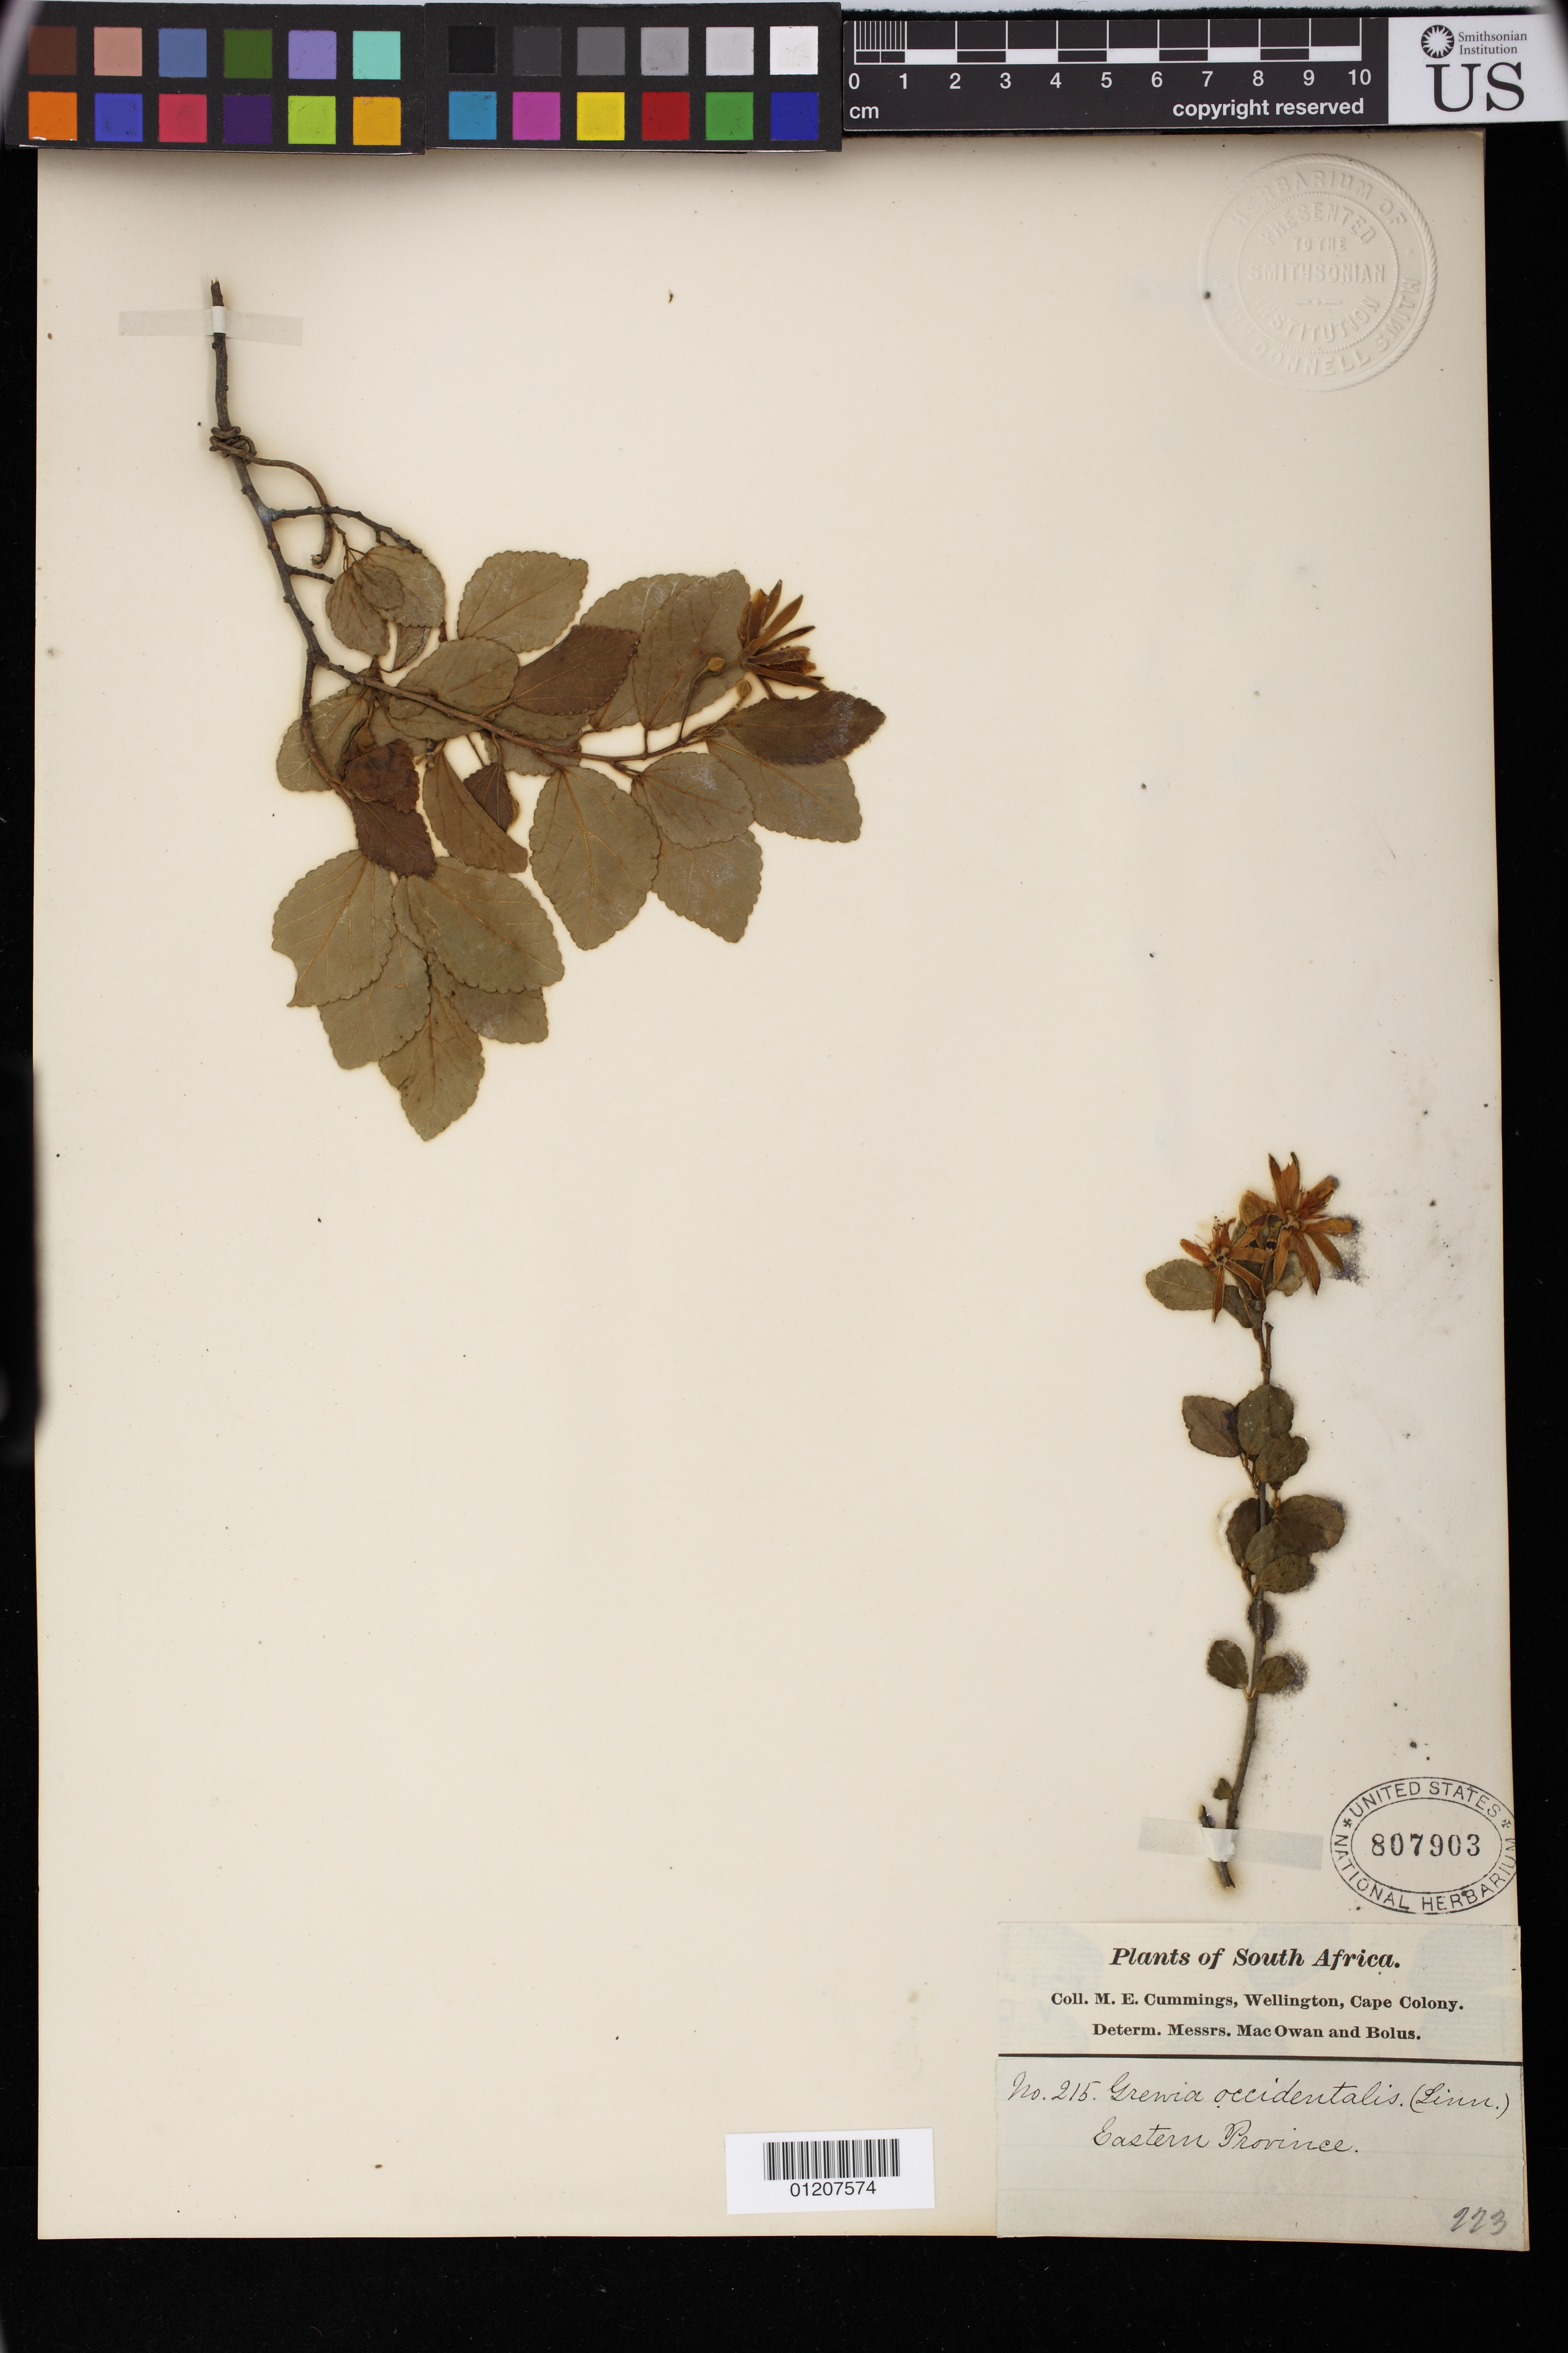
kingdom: Plantae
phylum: Tracheophyta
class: Magnoliopsida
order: Malvales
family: Malvaceae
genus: Grewia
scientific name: Grewia occidentalis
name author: L.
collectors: M. E. Cummings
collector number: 215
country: South Africa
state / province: Western Cape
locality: Wellington, Cape Colony. Eastern Province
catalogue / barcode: US 807903